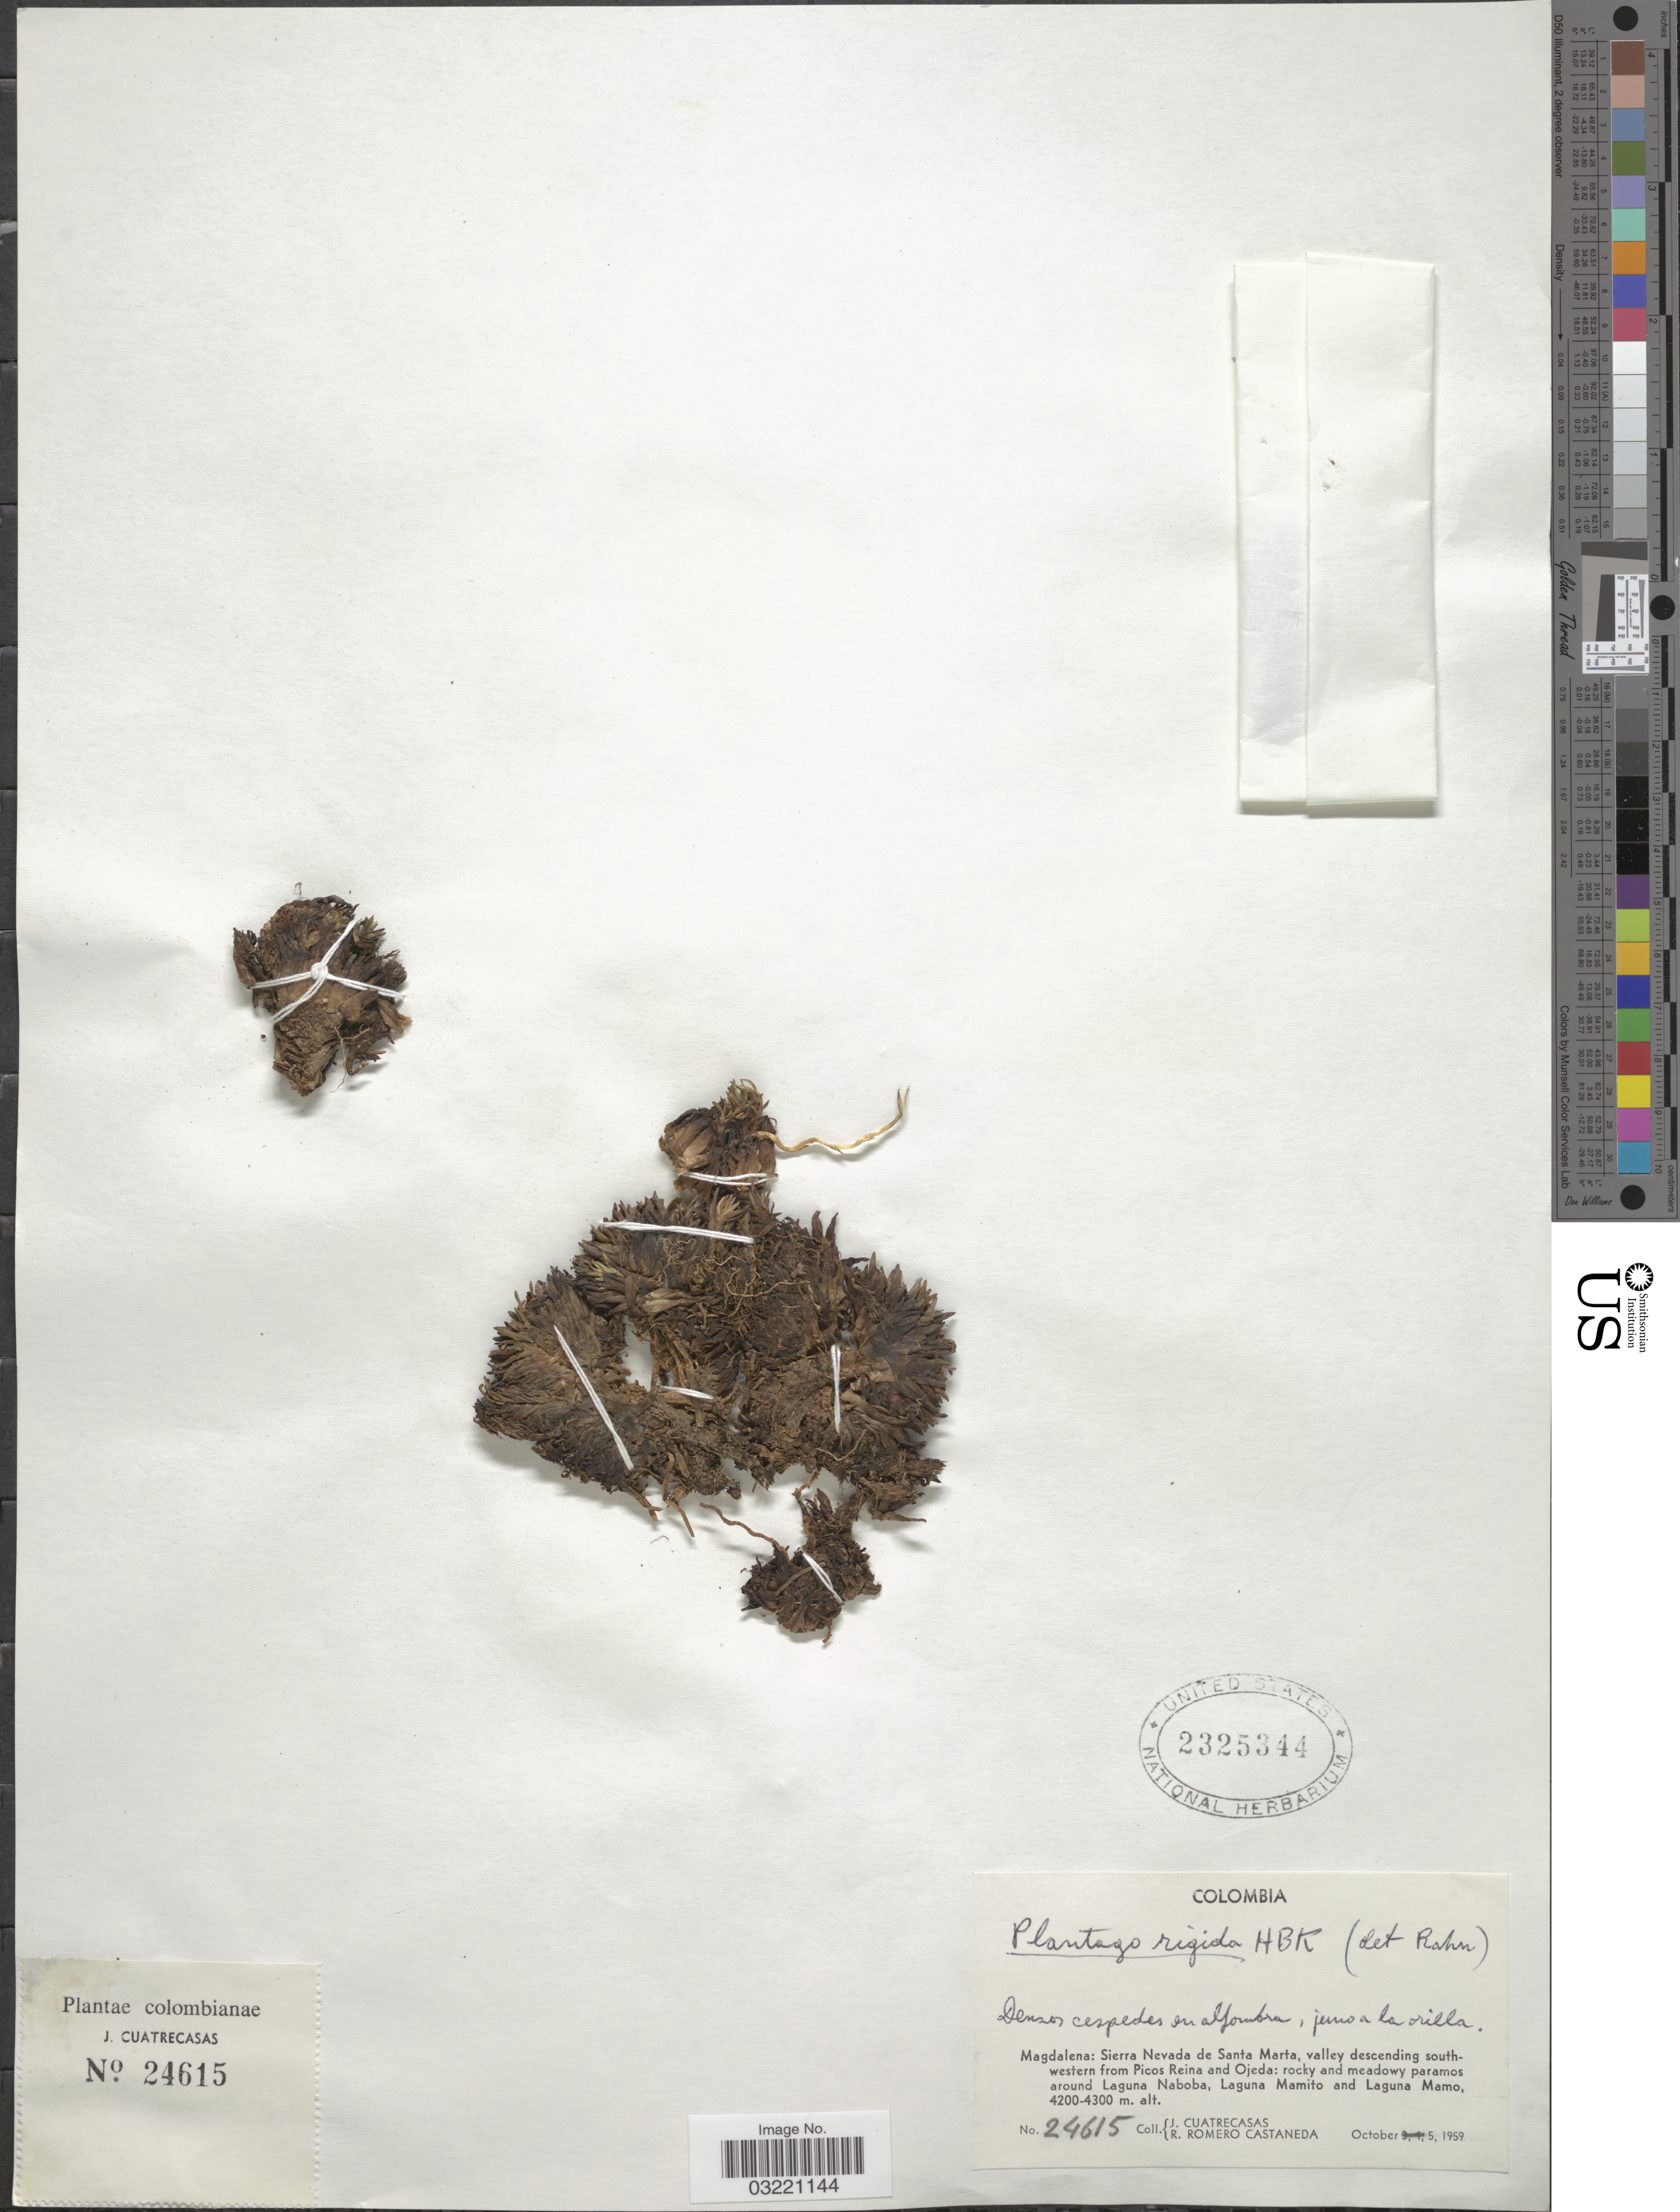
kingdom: Plantae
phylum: Tracheophyta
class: Magnoliopsida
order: Lamiales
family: Plantaginaceae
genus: Plantago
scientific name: Plantago rigida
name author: Kunth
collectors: J. Cuatrecasas & R. Romero Castañeda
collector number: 24615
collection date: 1959-10-05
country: Colombia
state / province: Magdalena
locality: Sierra Nevada de Santa Marta, valley descending southwestern from Picos Reina and Ojeda: rocky and meadowy paramos around Laguna Naboba, Laguna Mamito and Laguna Mamo.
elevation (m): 4200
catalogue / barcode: US 2325344